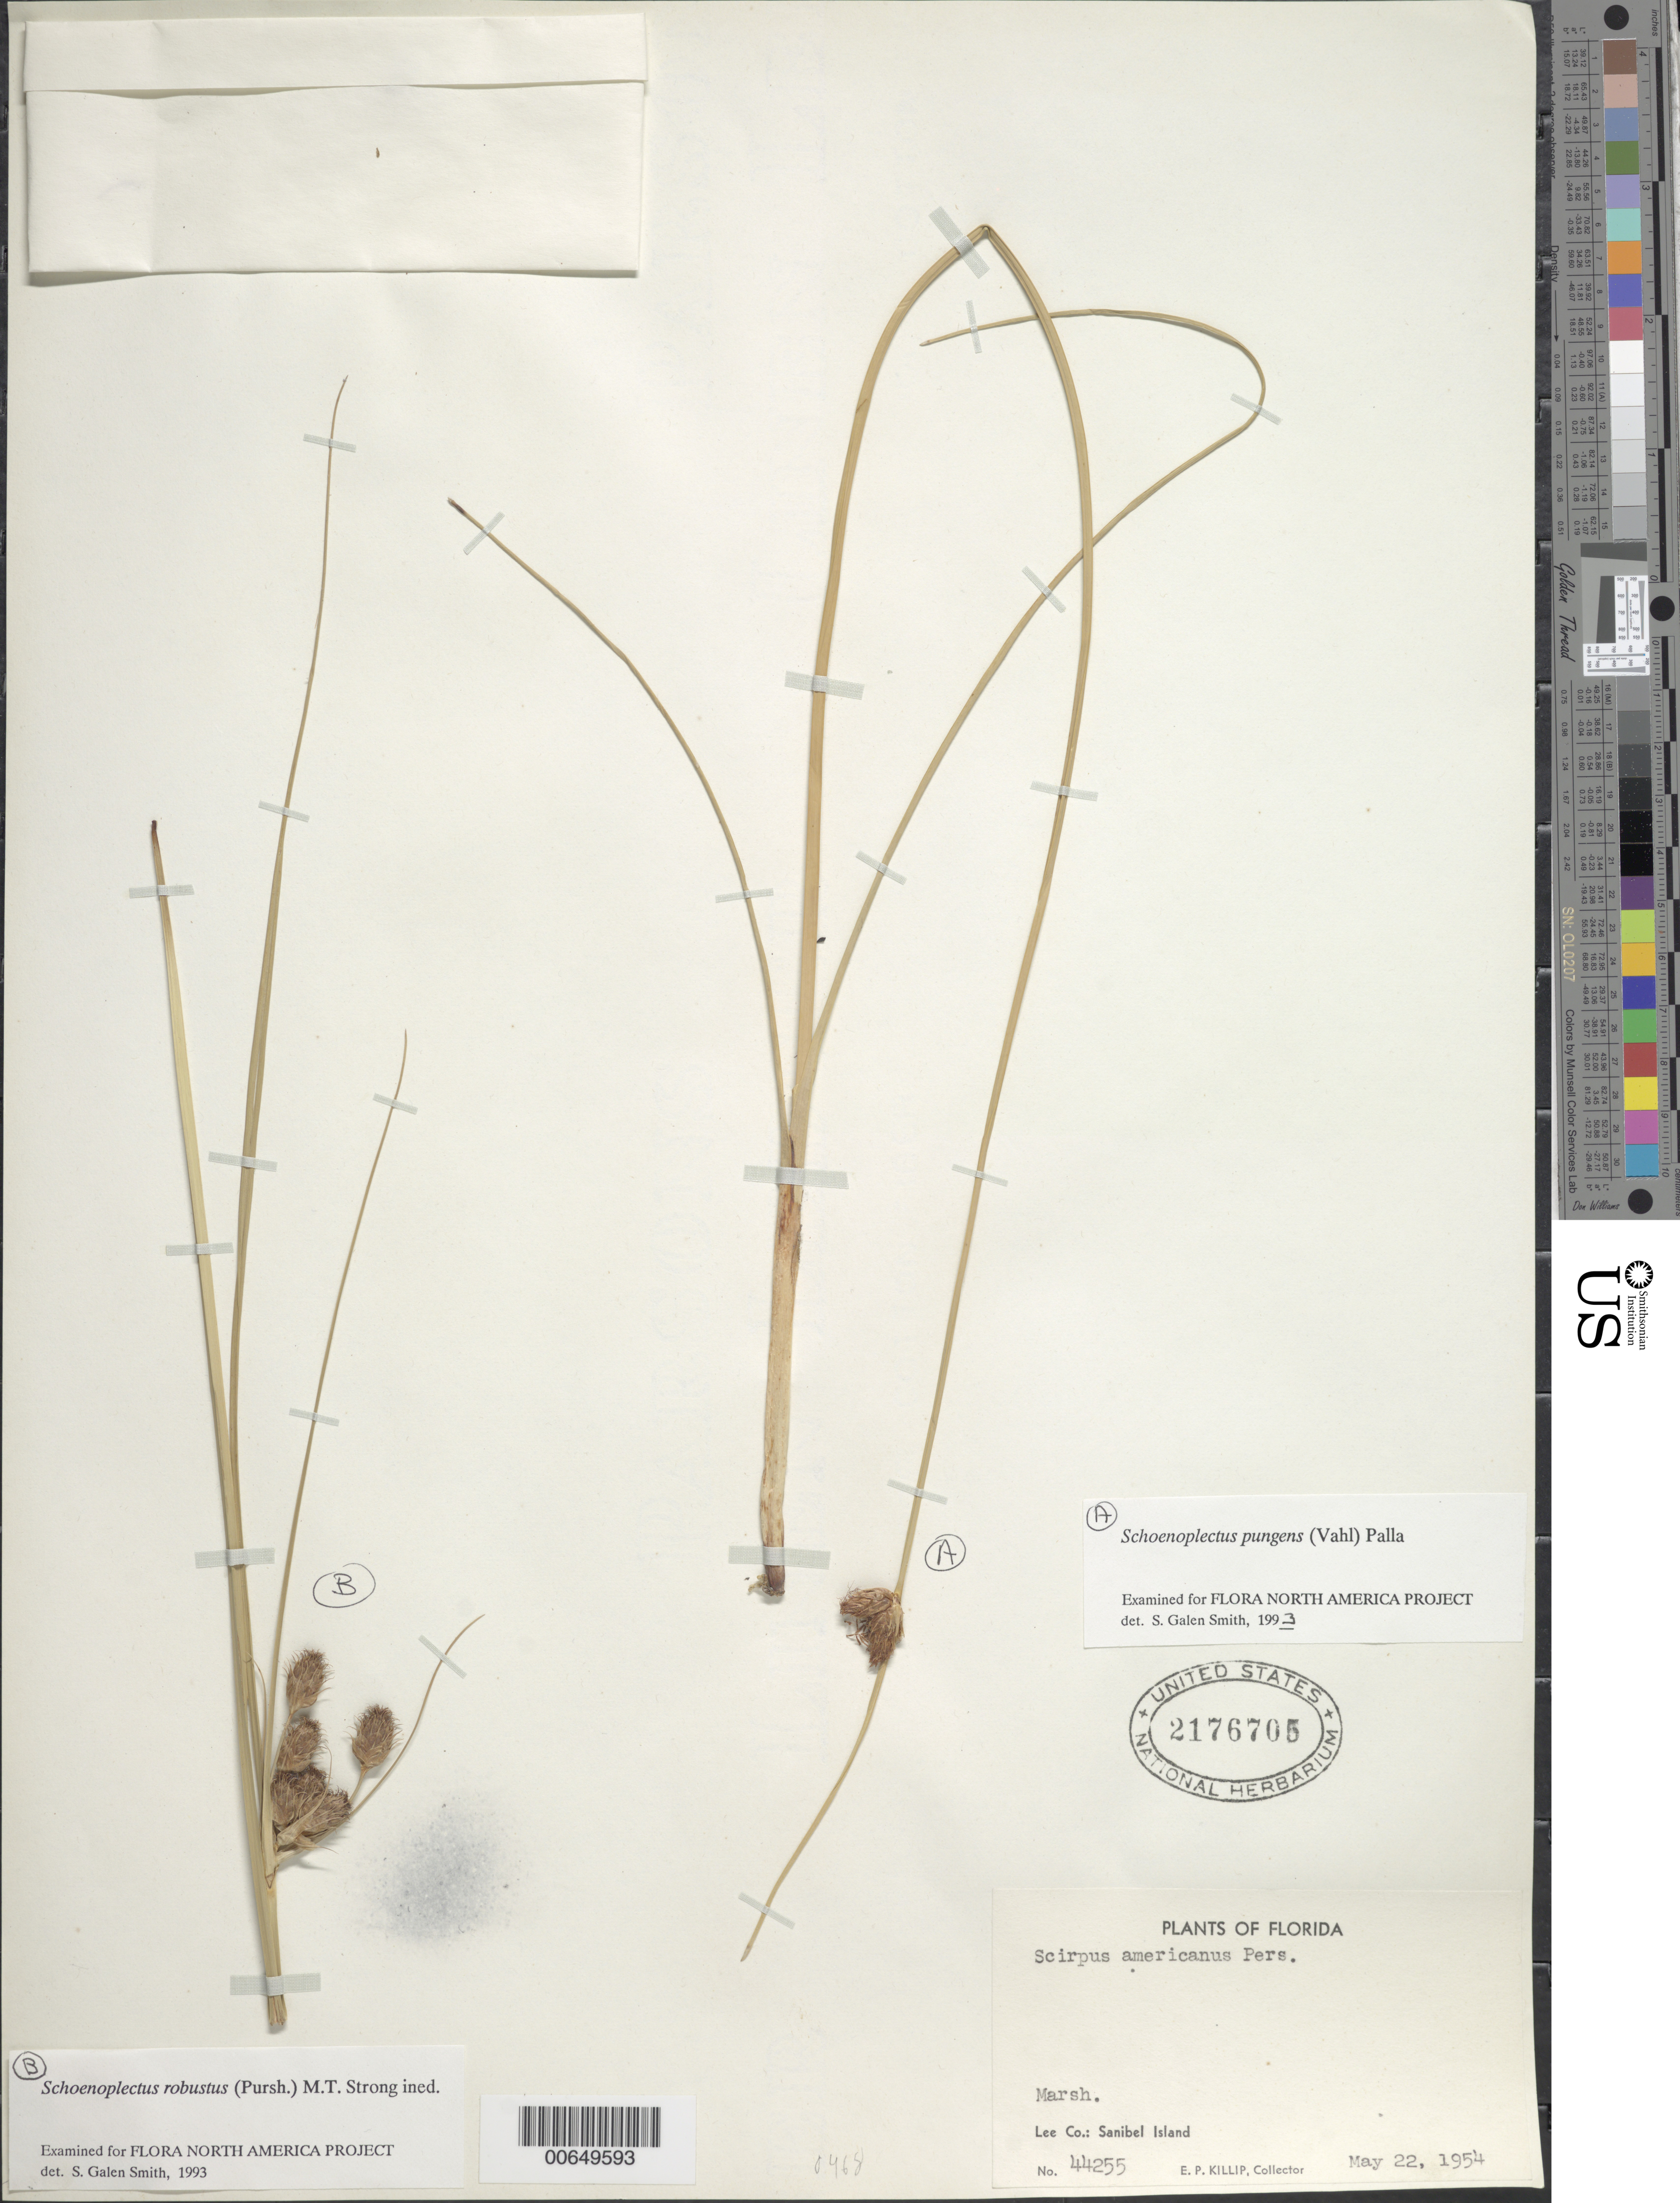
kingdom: Plantae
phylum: Tracheophyta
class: Liliopsida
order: Poales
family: Cyperaceae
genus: Bolboschoenus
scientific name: Bolboschoenus robustus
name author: (Pursh) Soják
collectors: E. P. Killip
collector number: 44255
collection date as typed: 22 May 1954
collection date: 1954-05-22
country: United States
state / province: Florida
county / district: Lee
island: Sanibel Island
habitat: Marsh.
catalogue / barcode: US 2176705